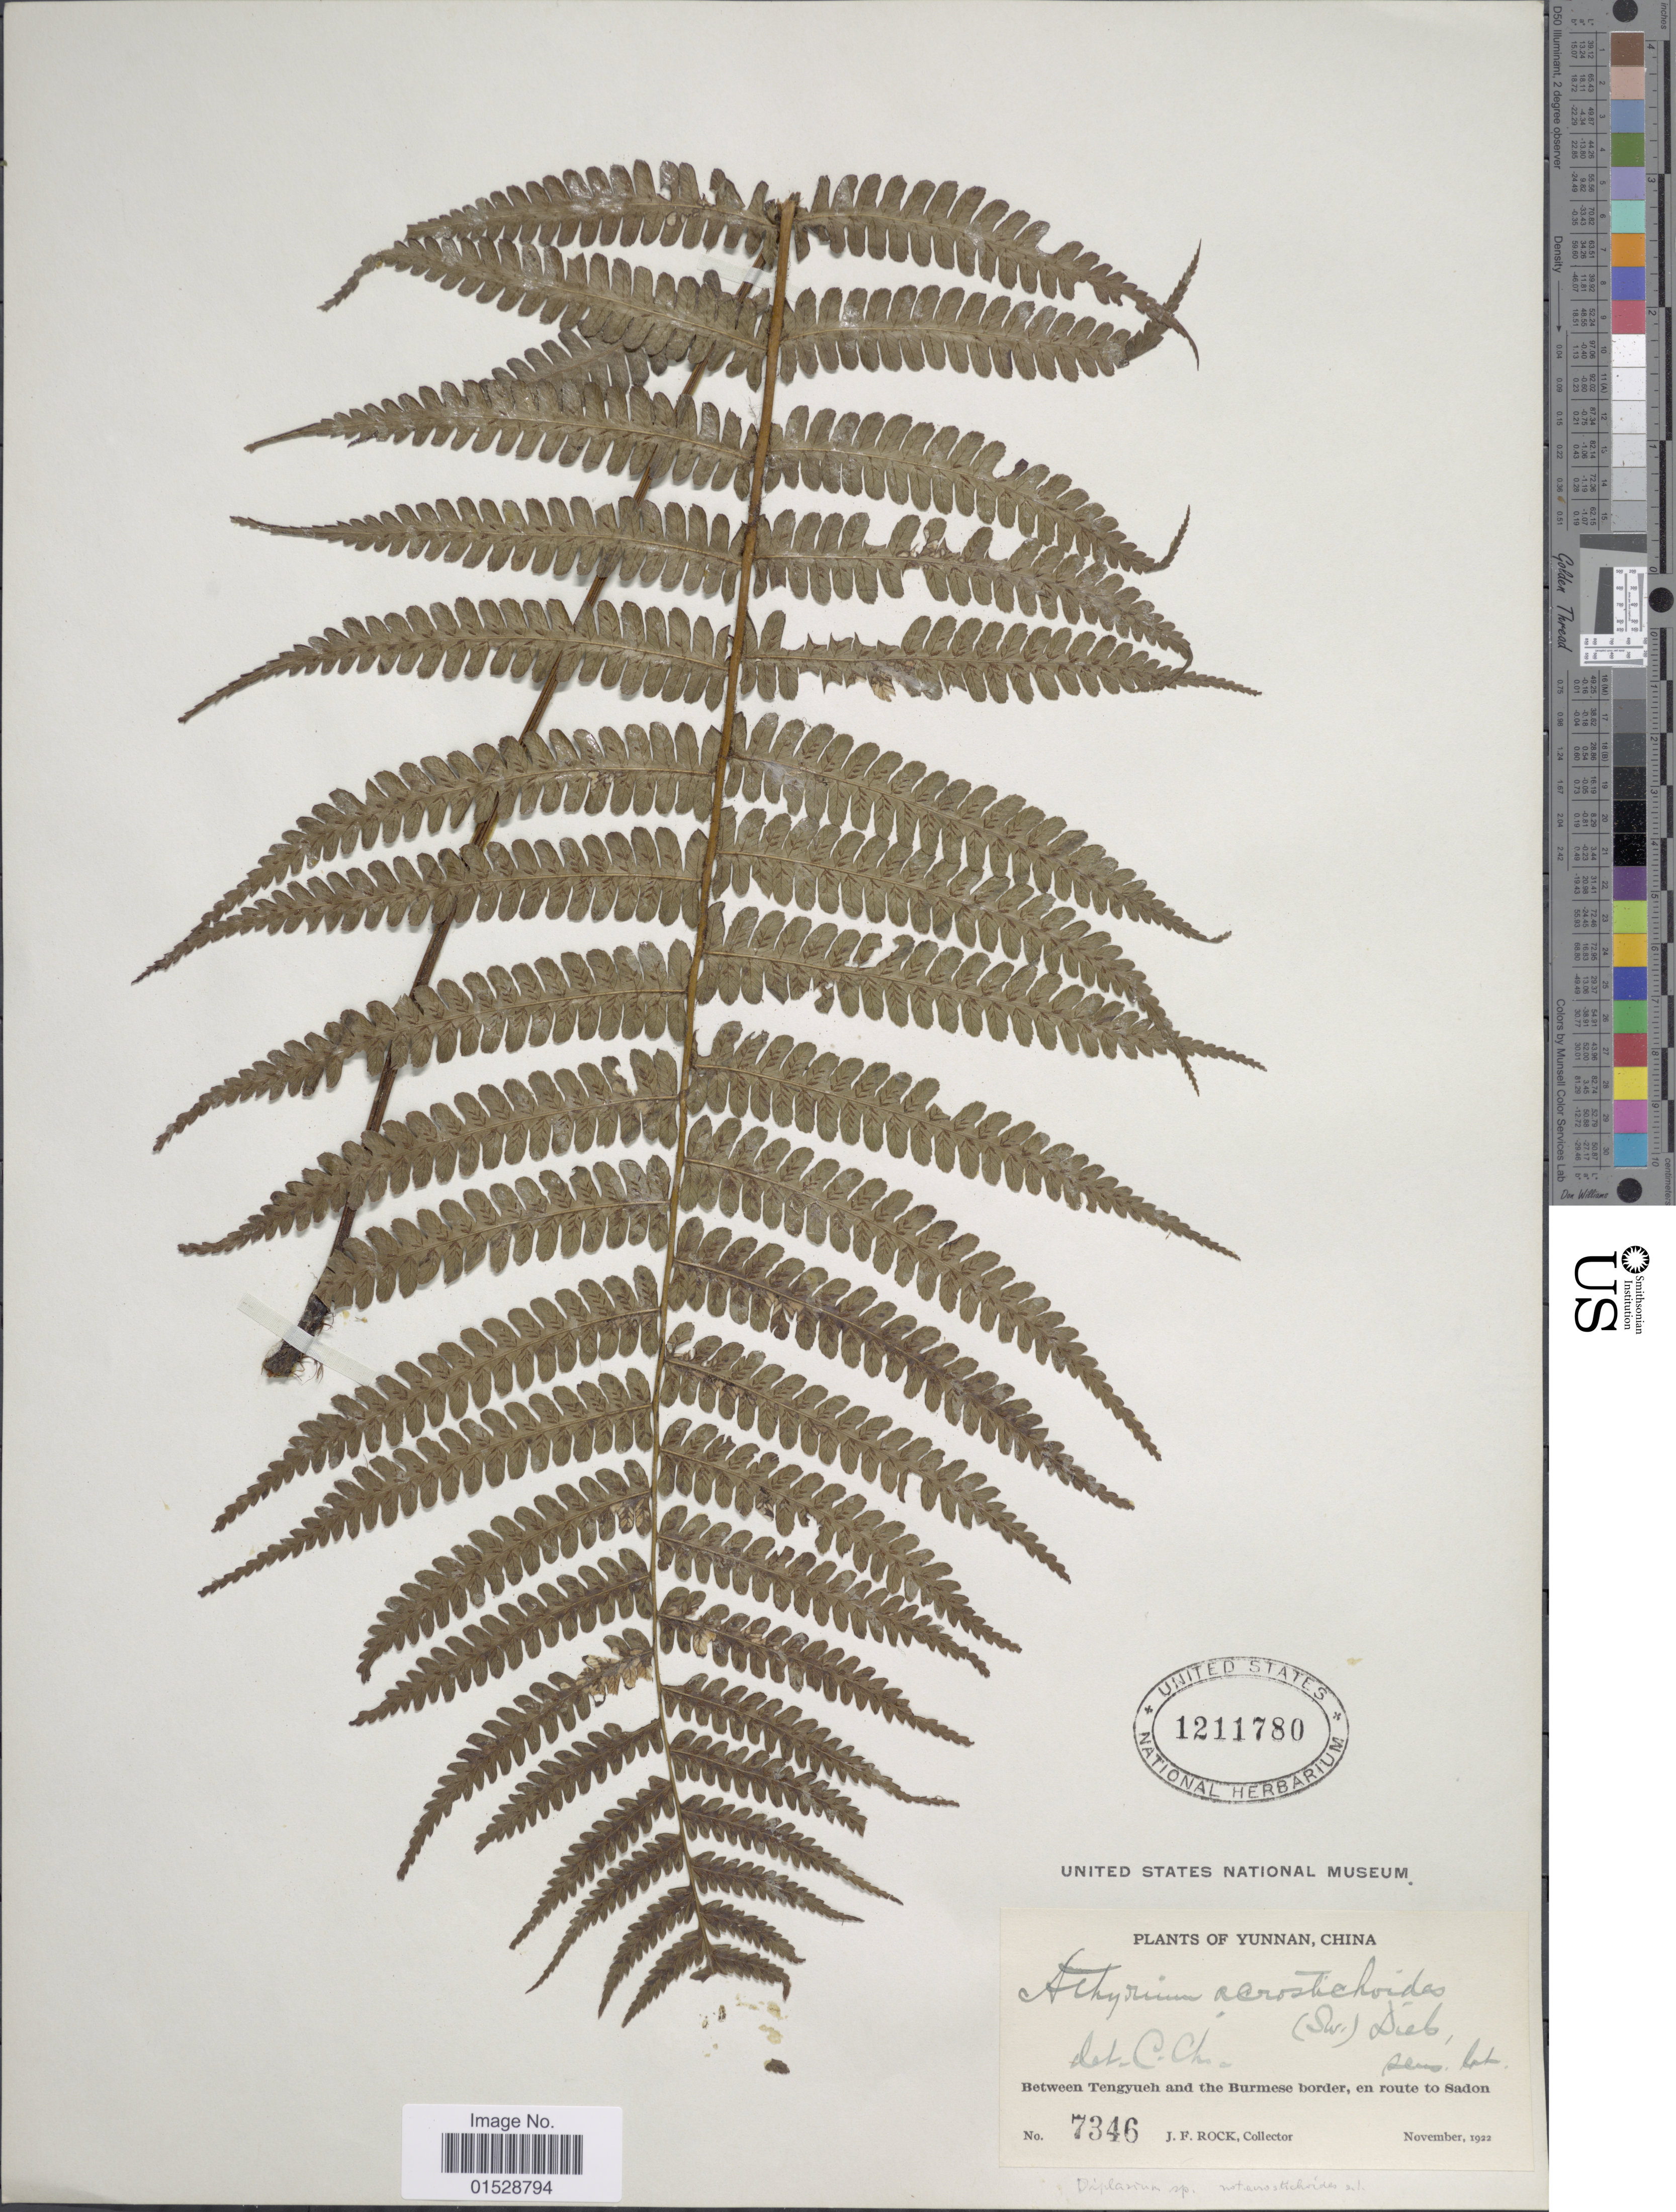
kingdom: Plantae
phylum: Tracheophyta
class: Polypodiopsida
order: Polypodiales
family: Athyriaceae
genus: Deparia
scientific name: Deparia acrostichoides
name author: (Sw.) M. Kato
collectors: J. Rock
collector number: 7346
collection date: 1922-11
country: China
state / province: Yunnan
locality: Between Tengyueh and the Burmese border, en route to Sadon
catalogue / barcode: US 1211780